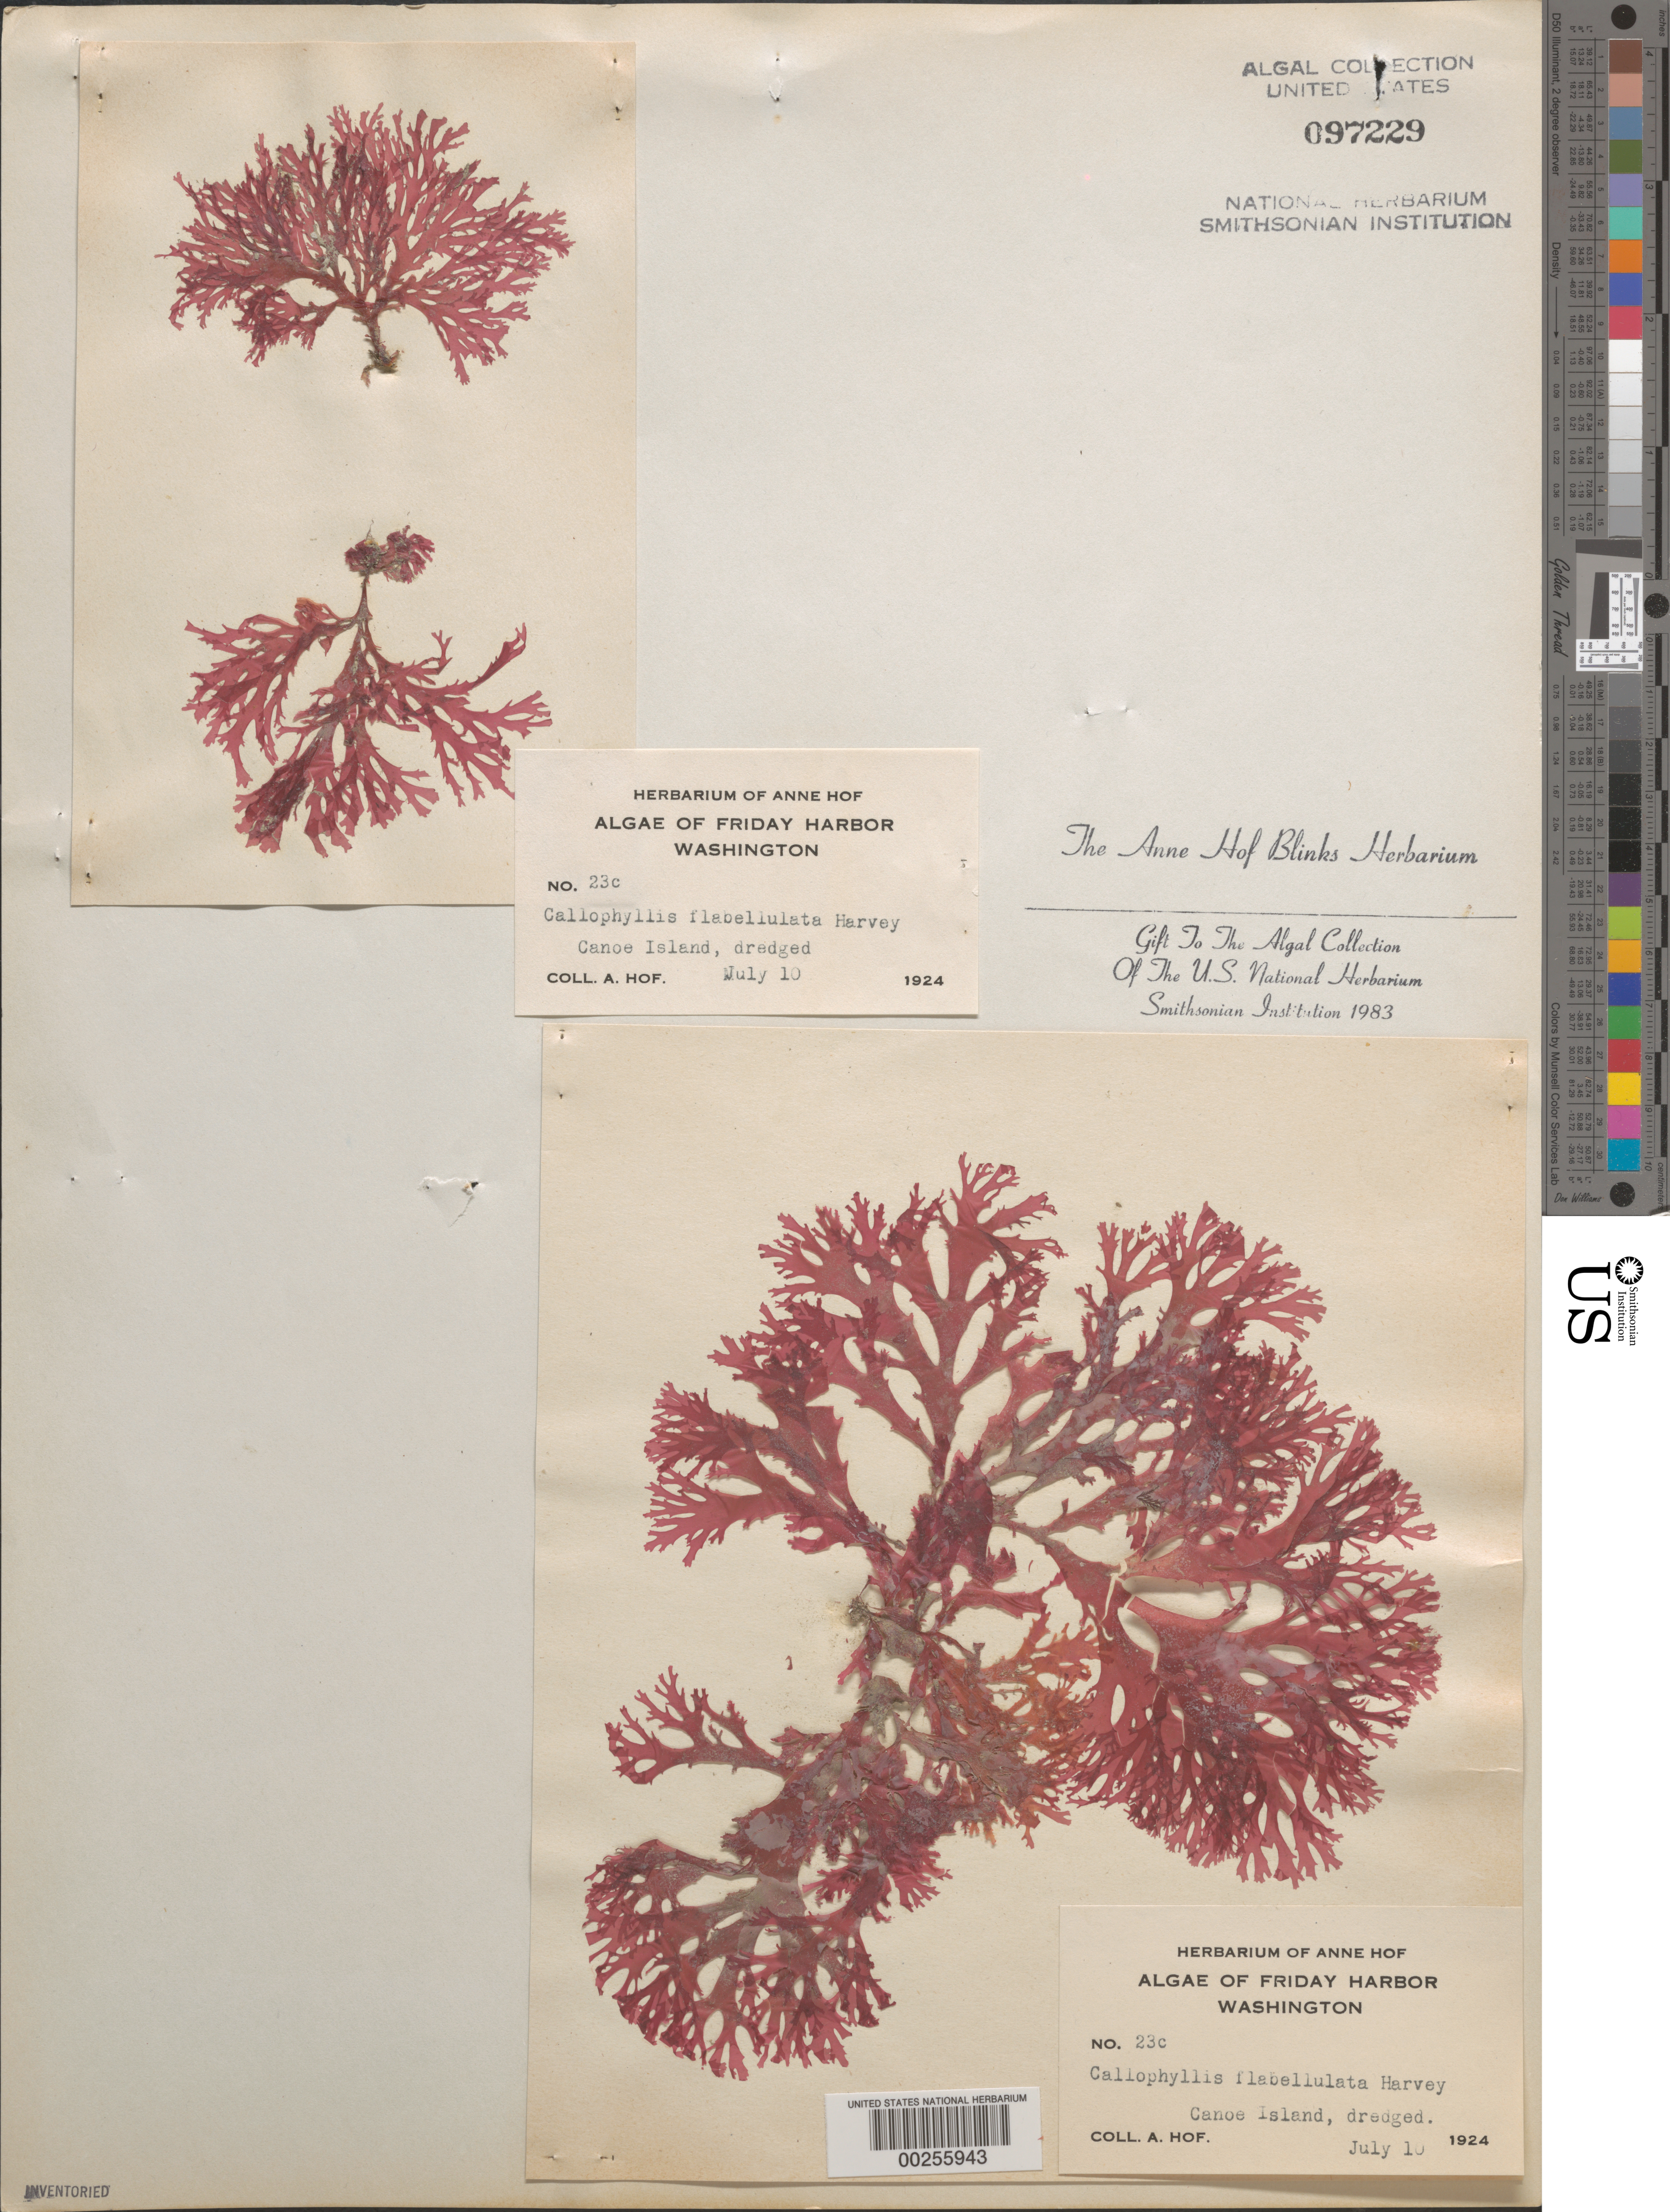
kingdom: Plantae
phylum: Rhodophyta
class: Florideophyceae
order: Gigartinales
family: Kallymeniaceae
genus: Callophyllis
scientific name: Callophyllis flabellulata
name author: Harv.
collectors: A. Blinks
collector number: AHB 23c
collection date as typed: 10 Jul 1924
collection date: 1924-07-10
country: United States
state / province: Washington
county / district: San Juan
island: Canoe Island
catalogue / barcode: US 97229